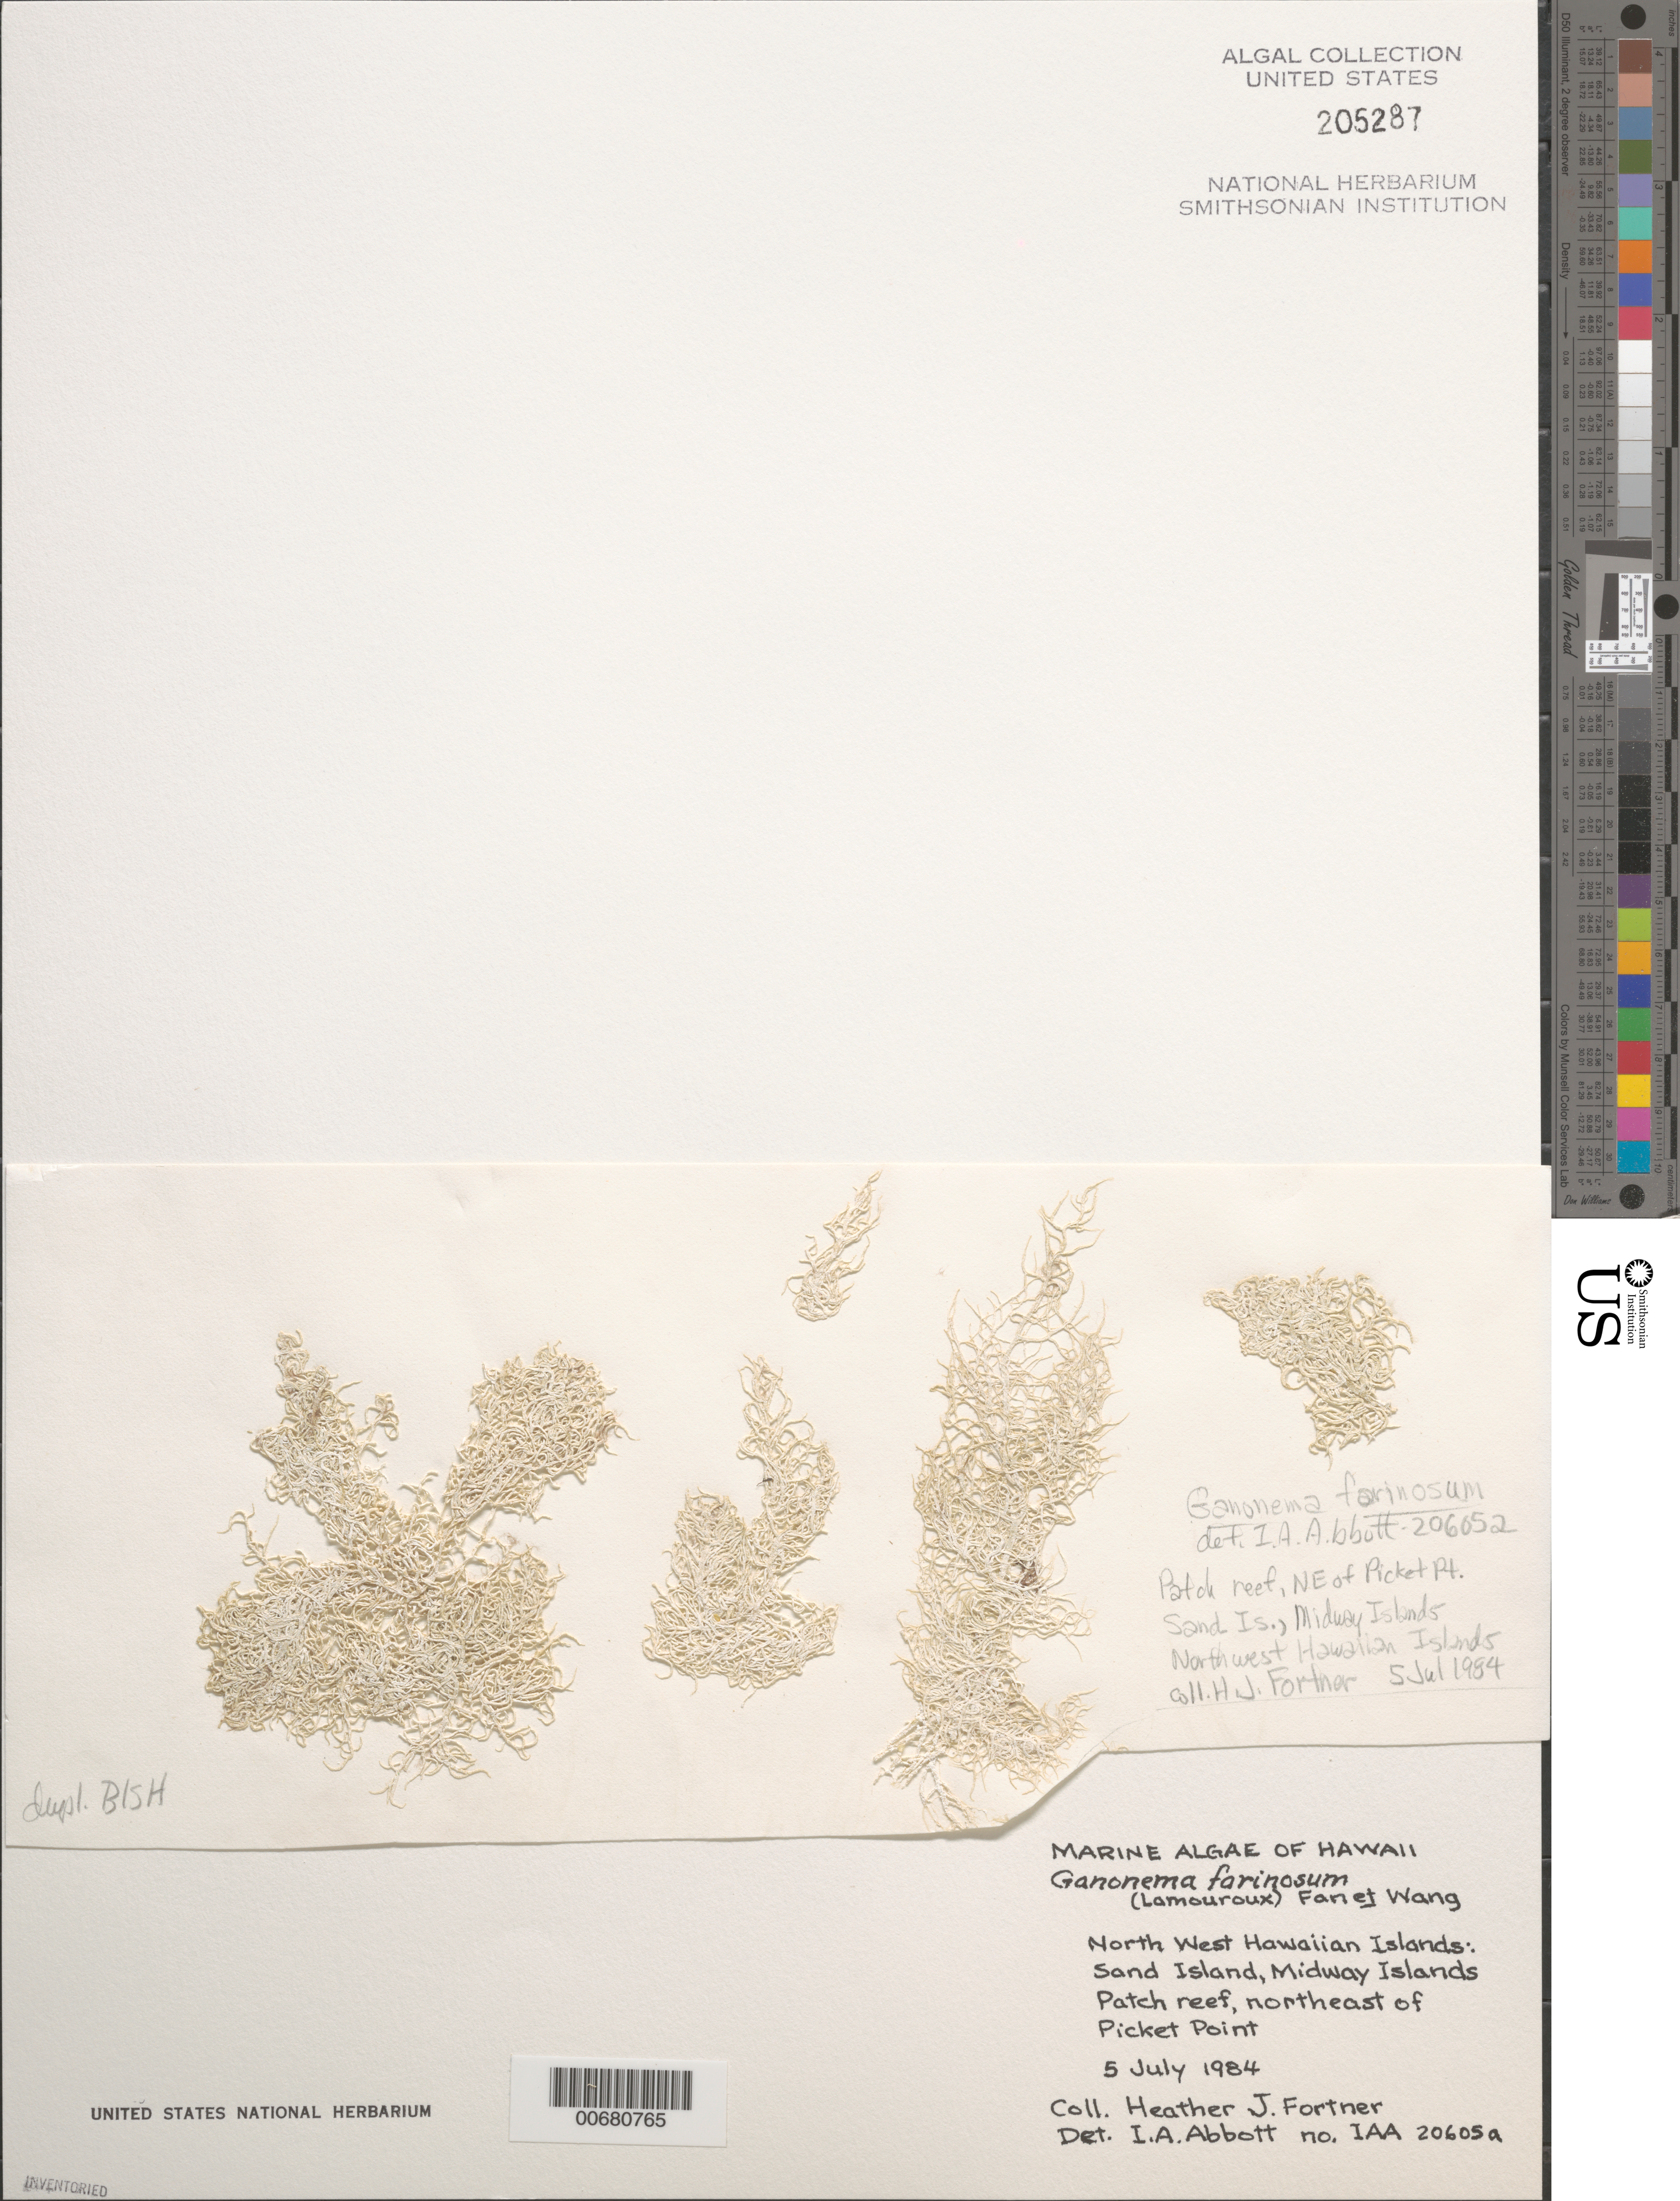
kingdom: Plantae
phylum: Rhodophyta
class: Florideophyceae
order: Nemaliales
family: Liagoraceae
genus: Ganonema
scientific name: Ganonema farinosum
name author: (J.V.Lamouroux) K.C. Fan & Yung C. Wang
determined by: Abbott, Isabella A.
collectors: H. Fortner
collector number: IAA 20605a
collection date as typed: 05 Jul 1984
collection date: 1984-07-05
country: U.S. Administered Pacific Islands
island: Midway Atoll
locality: Northeast of Picket Point. Sand Islet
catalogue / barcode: US 205287